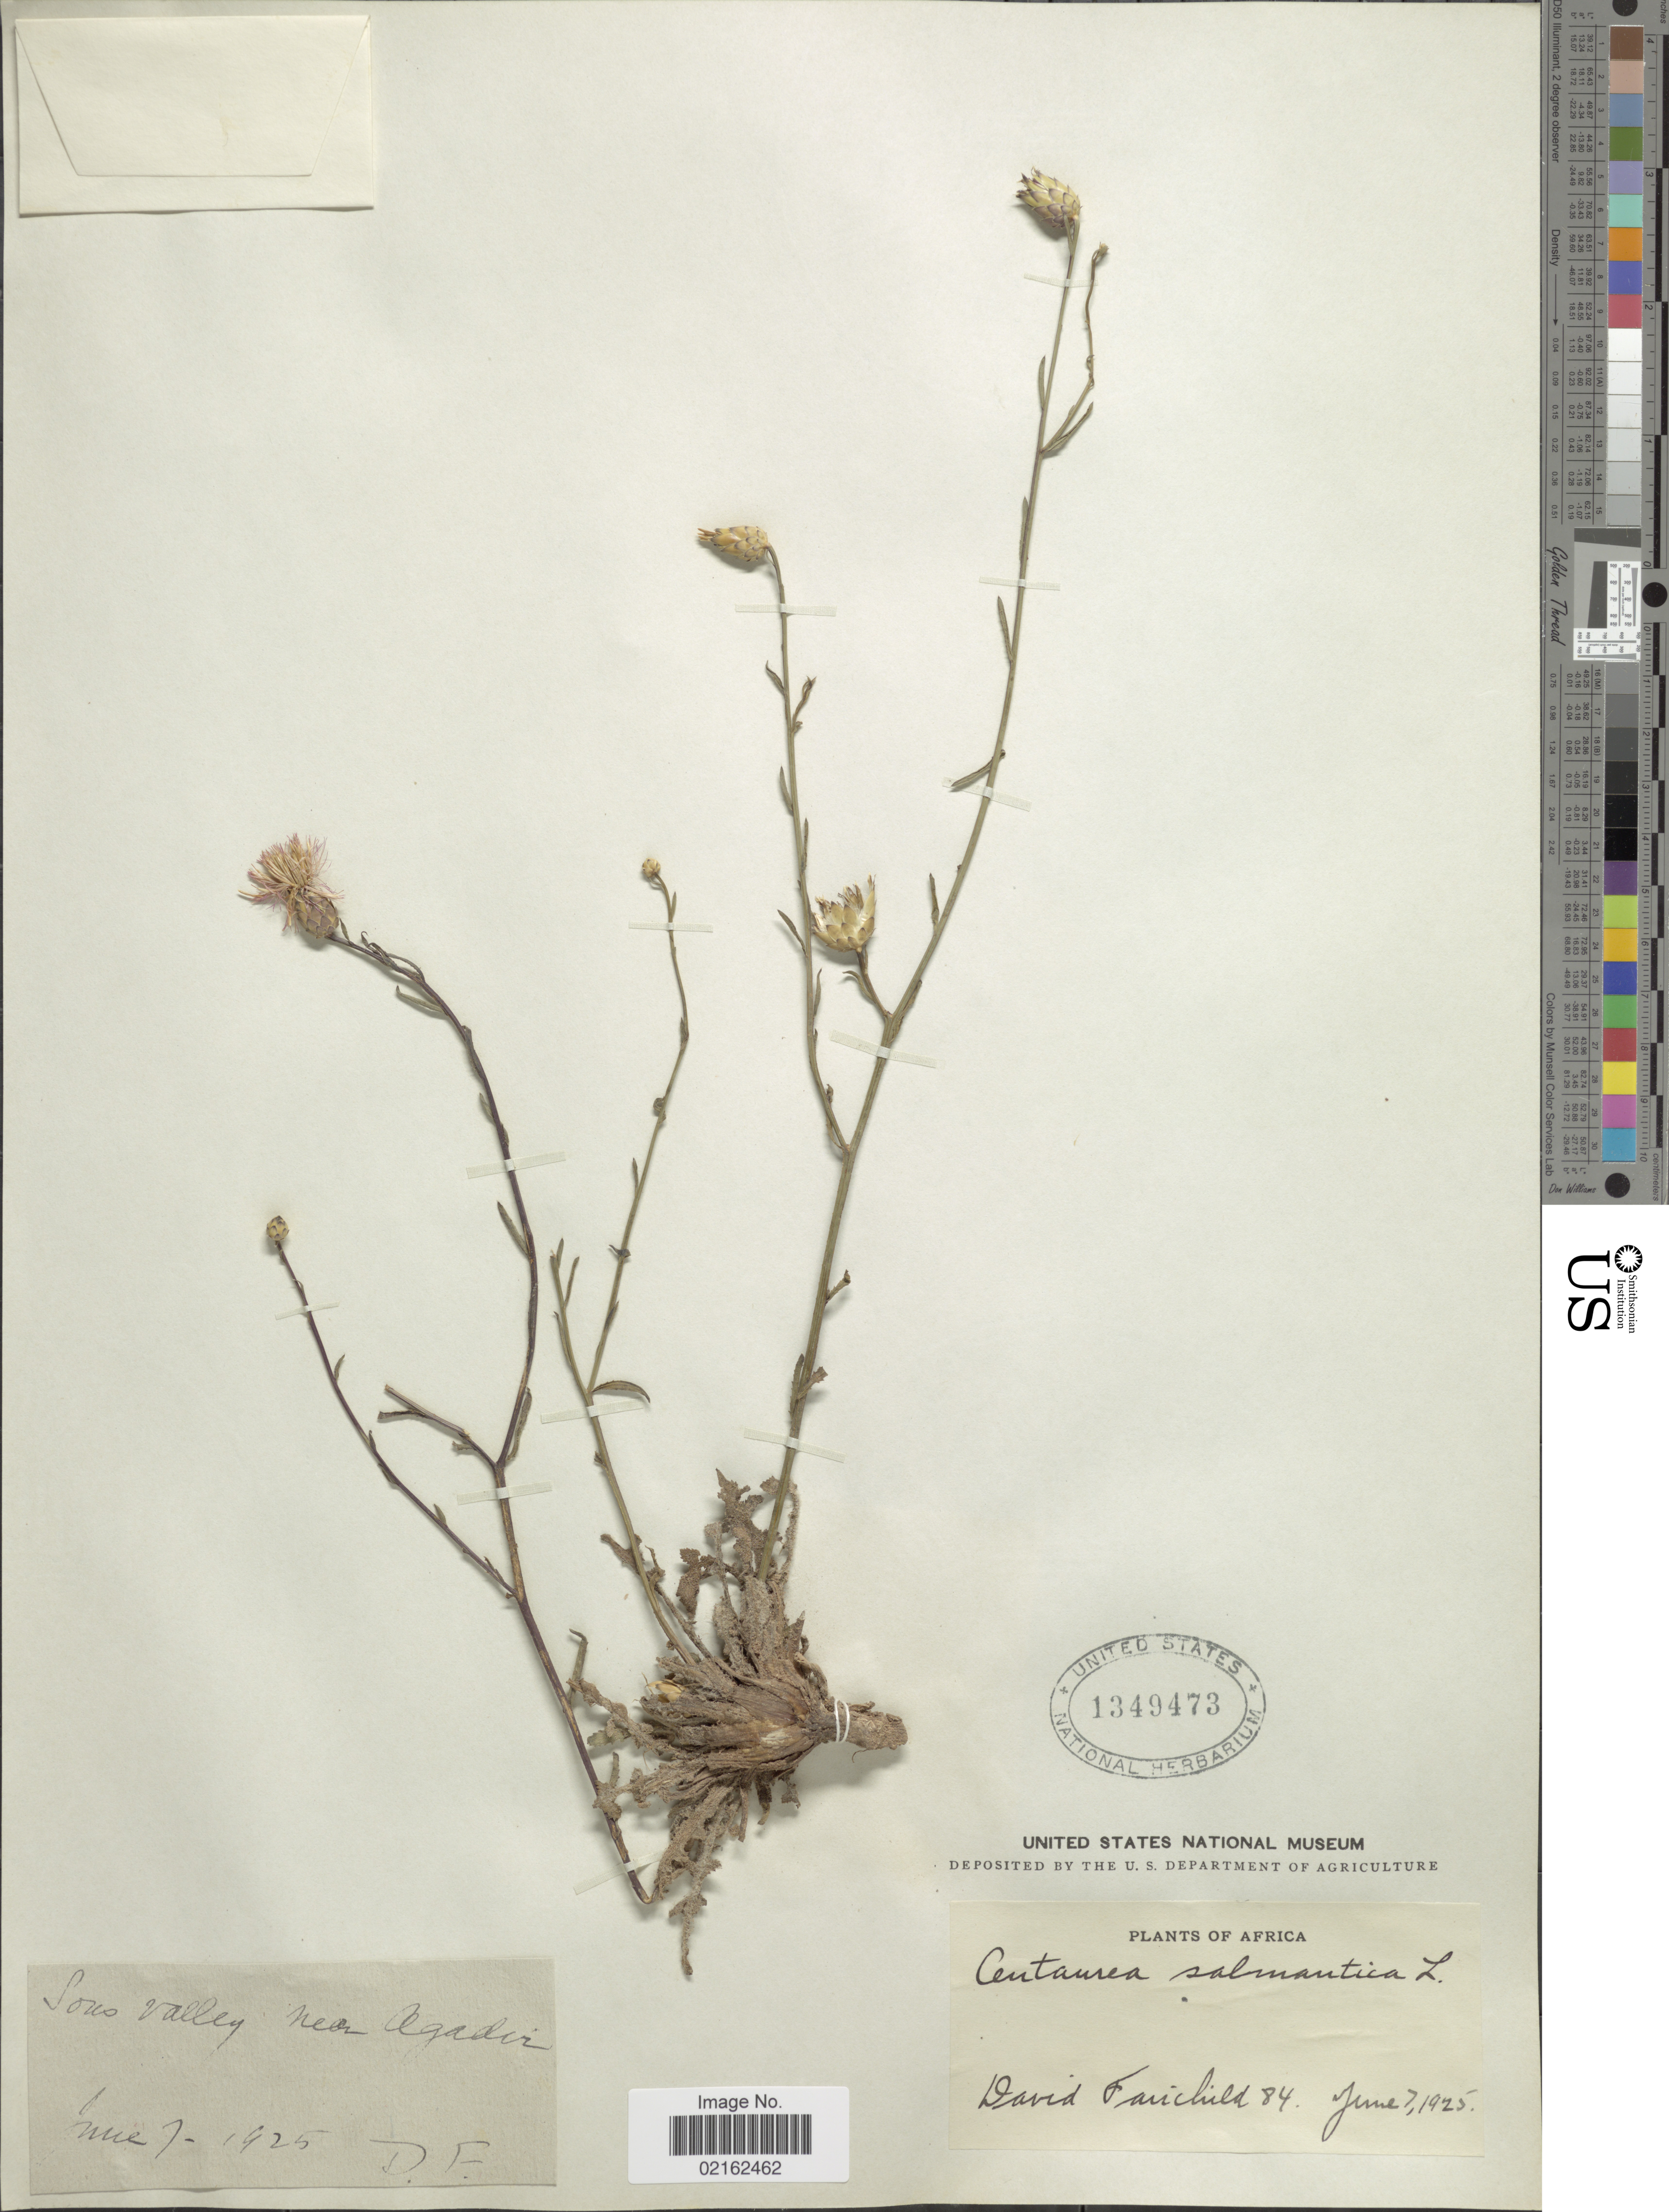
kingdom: Plantae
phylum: Tracheophyta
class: Magnoliopsida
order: Asterales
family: Asteraceae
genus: Mantisalca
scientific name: Mantisalca salmantica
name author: (L.) Briq. & Cav.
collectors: D. Fairchild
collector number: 84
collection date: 1925-06-07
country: Morocco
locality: Africa, Sous Valley near Agadir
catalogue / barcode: US 1349473